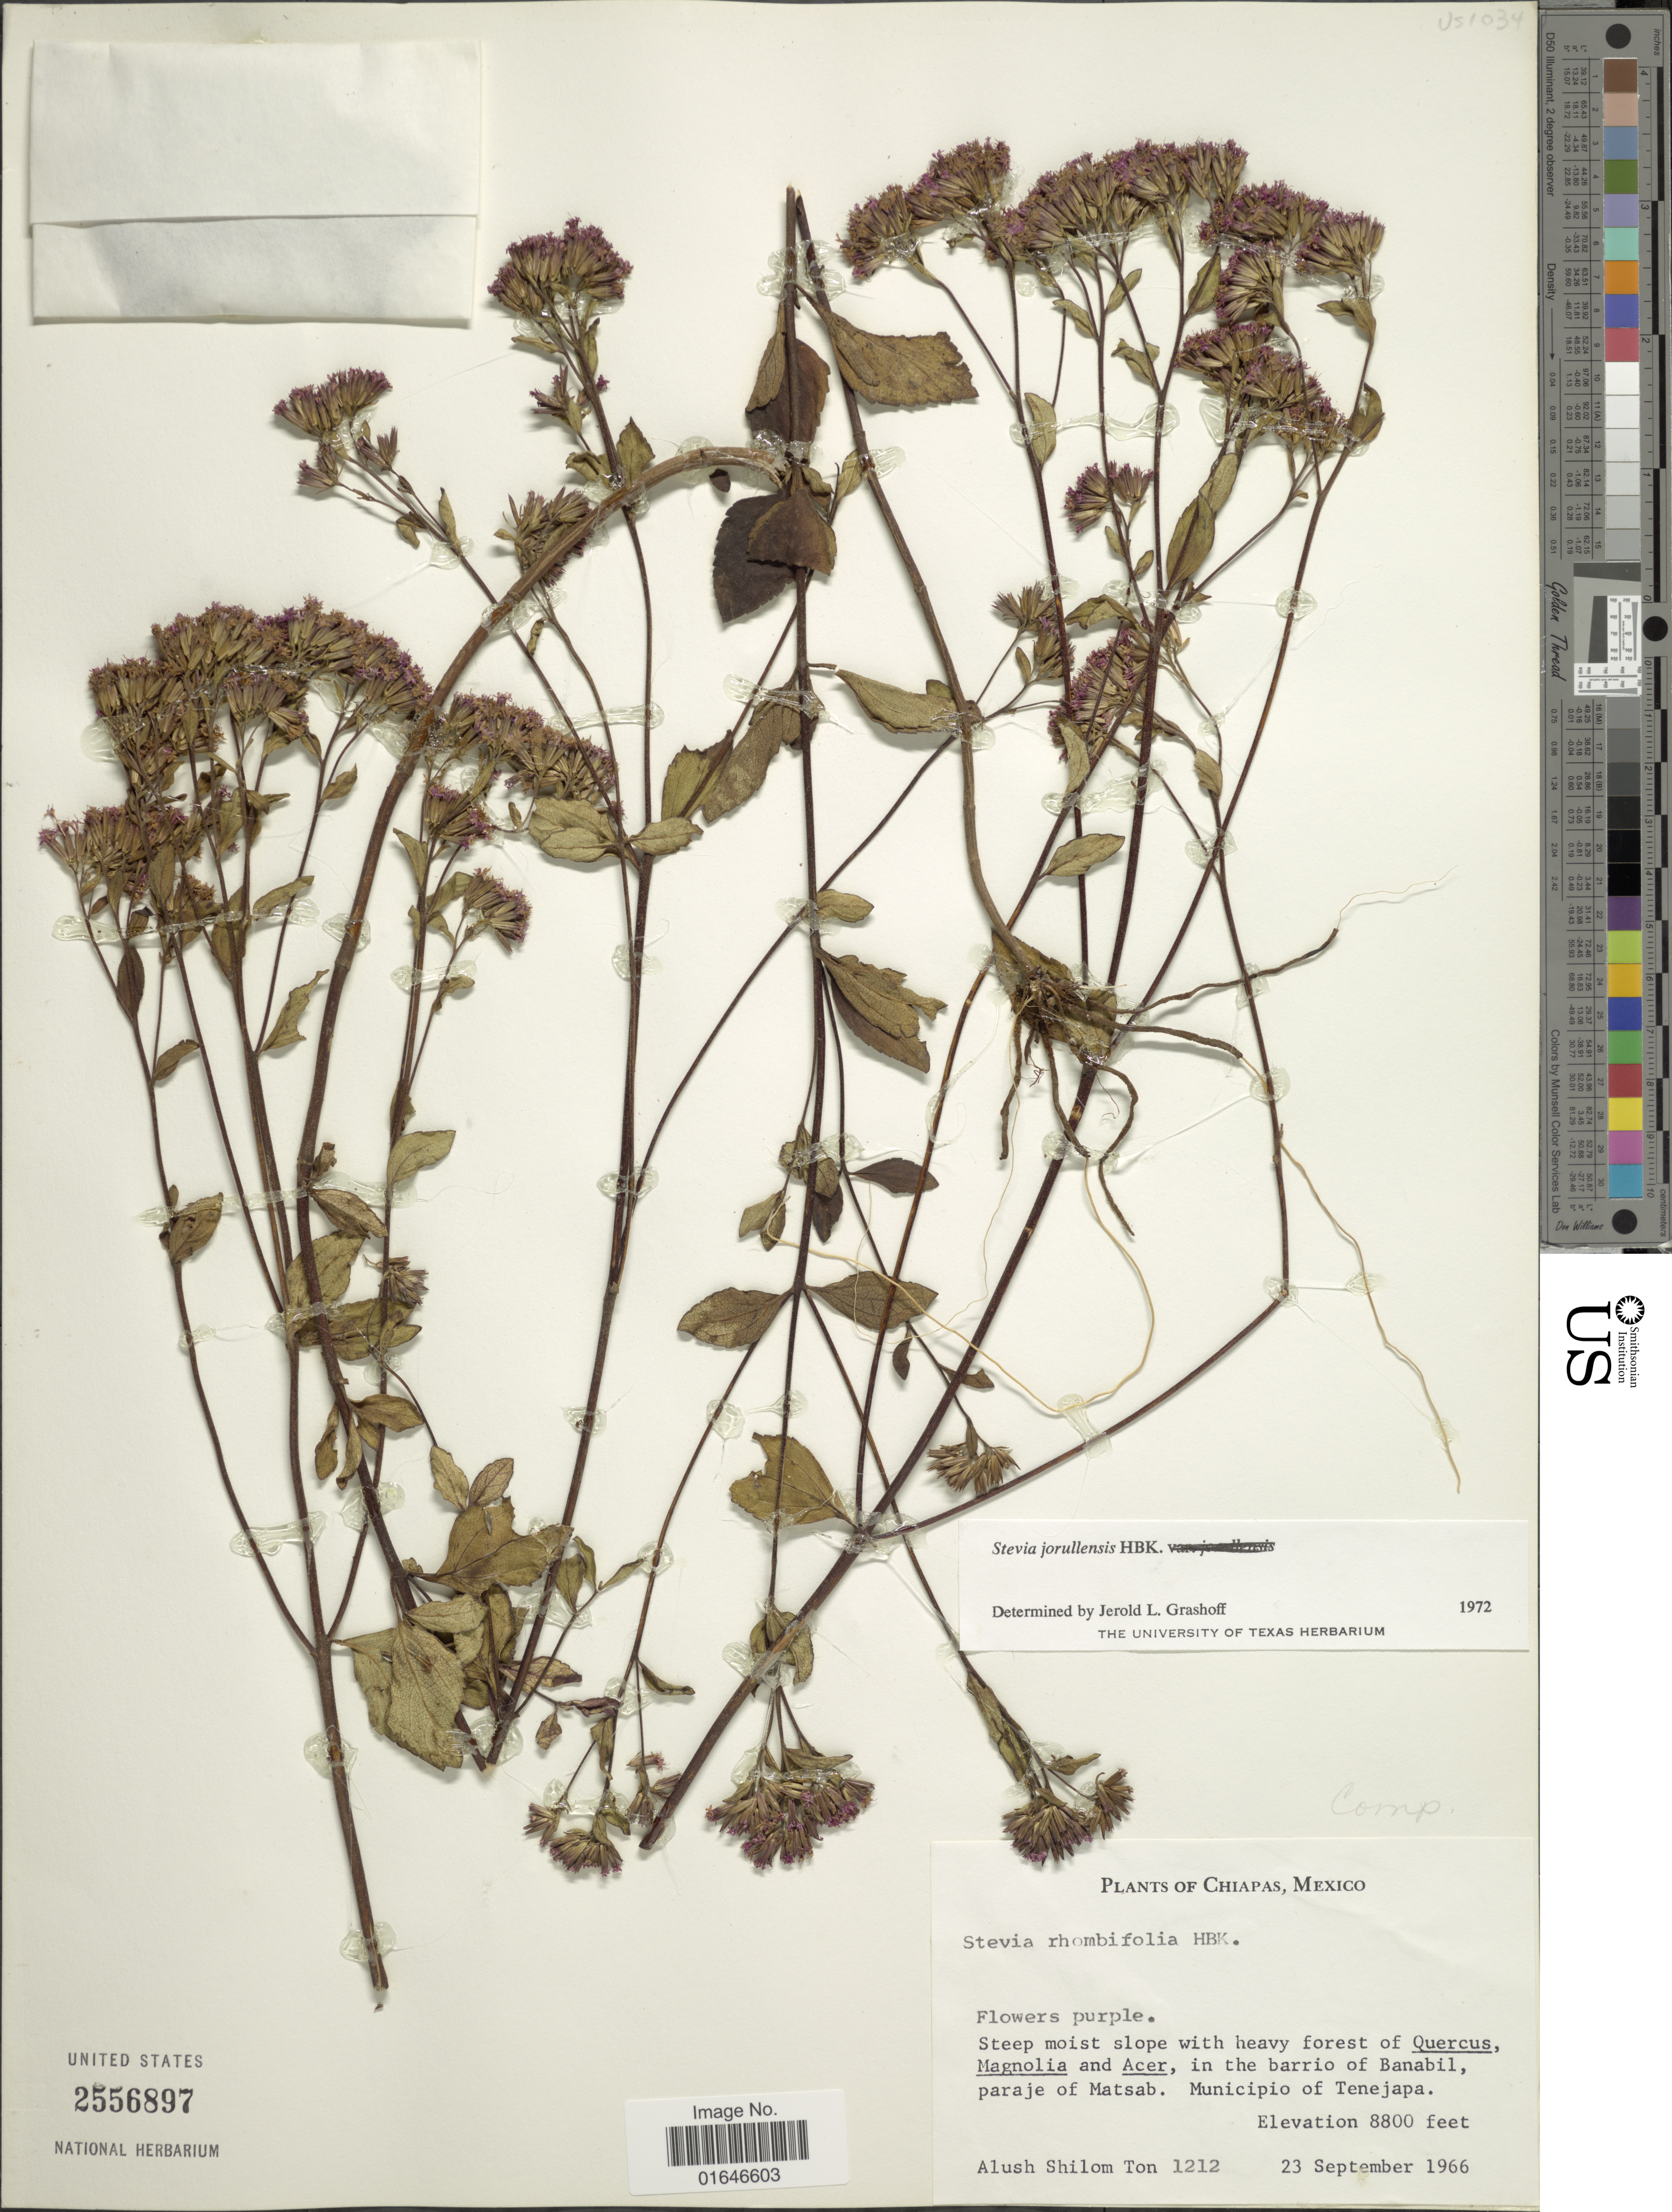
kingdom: Plantae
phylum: Tracheophyta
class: Magnoliopsida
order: Asterales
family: Asteraceae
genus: Stevia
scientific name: Stevia jorullensis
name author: Kunth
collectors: A. S. Ton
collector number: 1212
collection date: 1966-09-23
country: Mexico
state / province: Chiapas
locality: In the barrio of Banabil, Paraje of Matsab, Municipio of Tenejapa.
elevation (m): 2682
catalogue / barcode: US 2556897